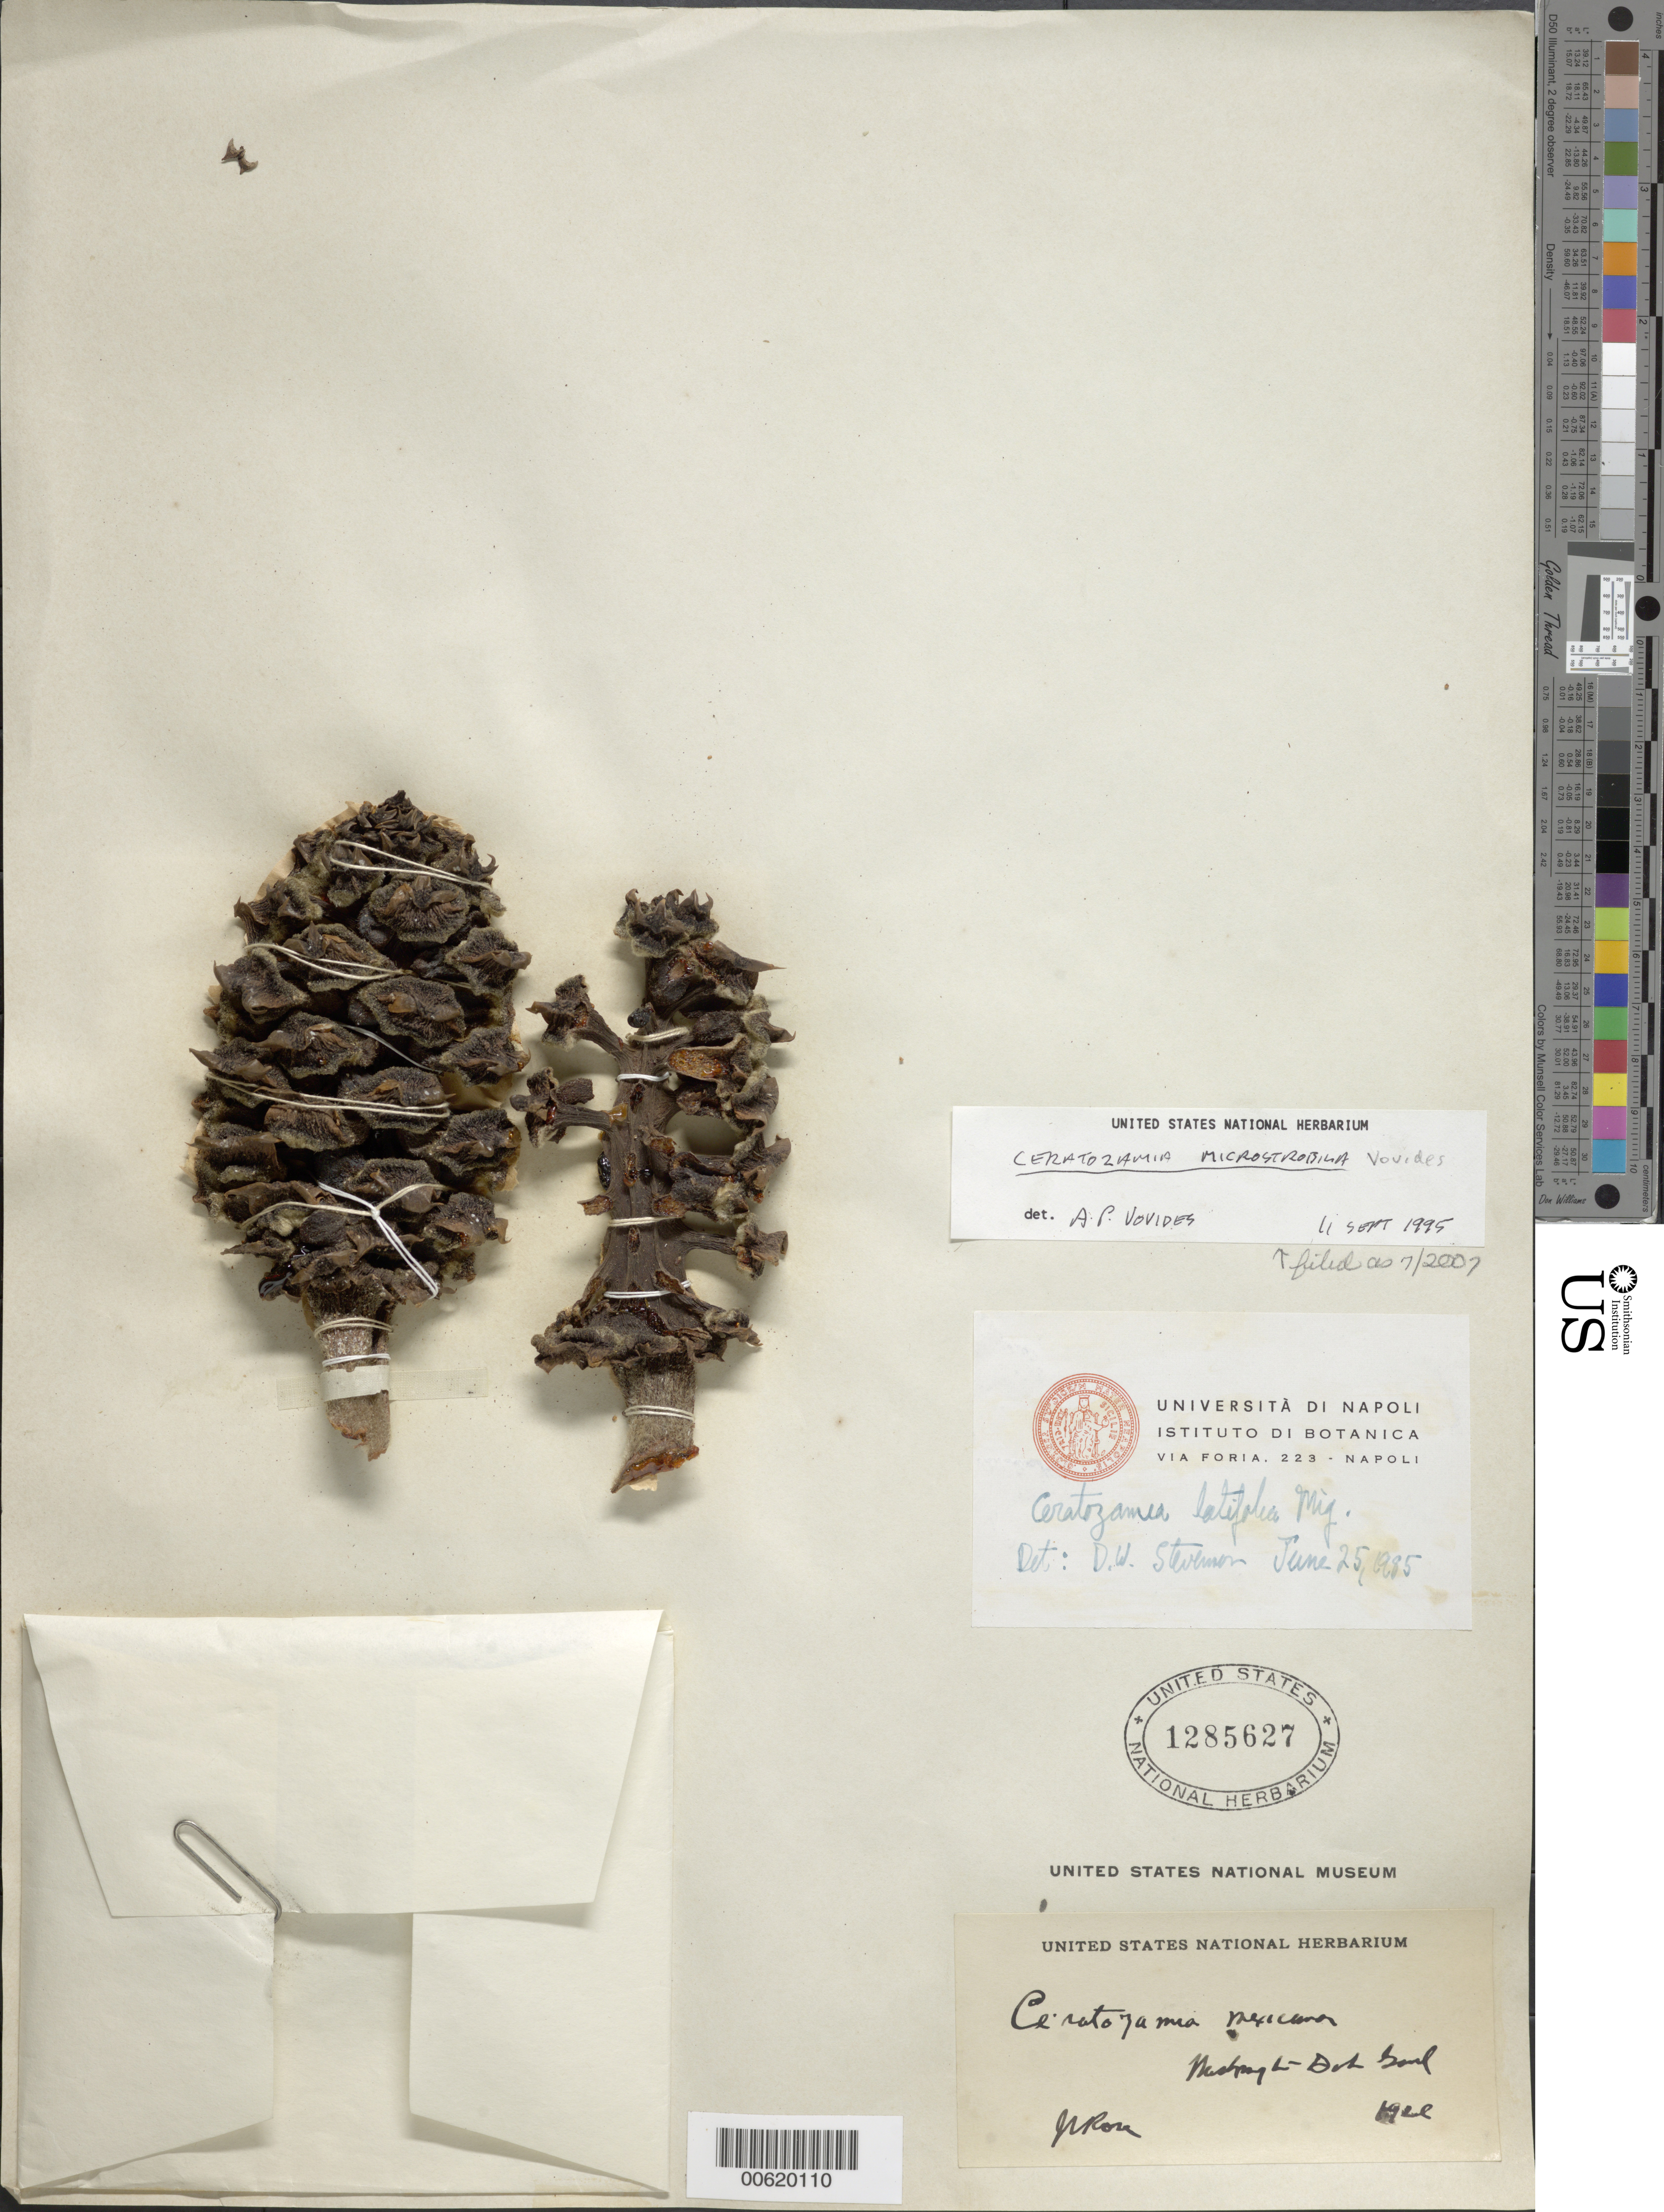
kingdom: Plantae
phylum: Tracheophyta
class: Cycadopsida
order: Cycadales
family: Zamiaceae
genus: Ceratozamia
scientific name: Ceratozamia microstrobila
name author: Vovides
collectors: J. N. Rose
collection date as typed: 1900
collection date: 1900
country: Mexico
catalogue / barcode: US 1285627